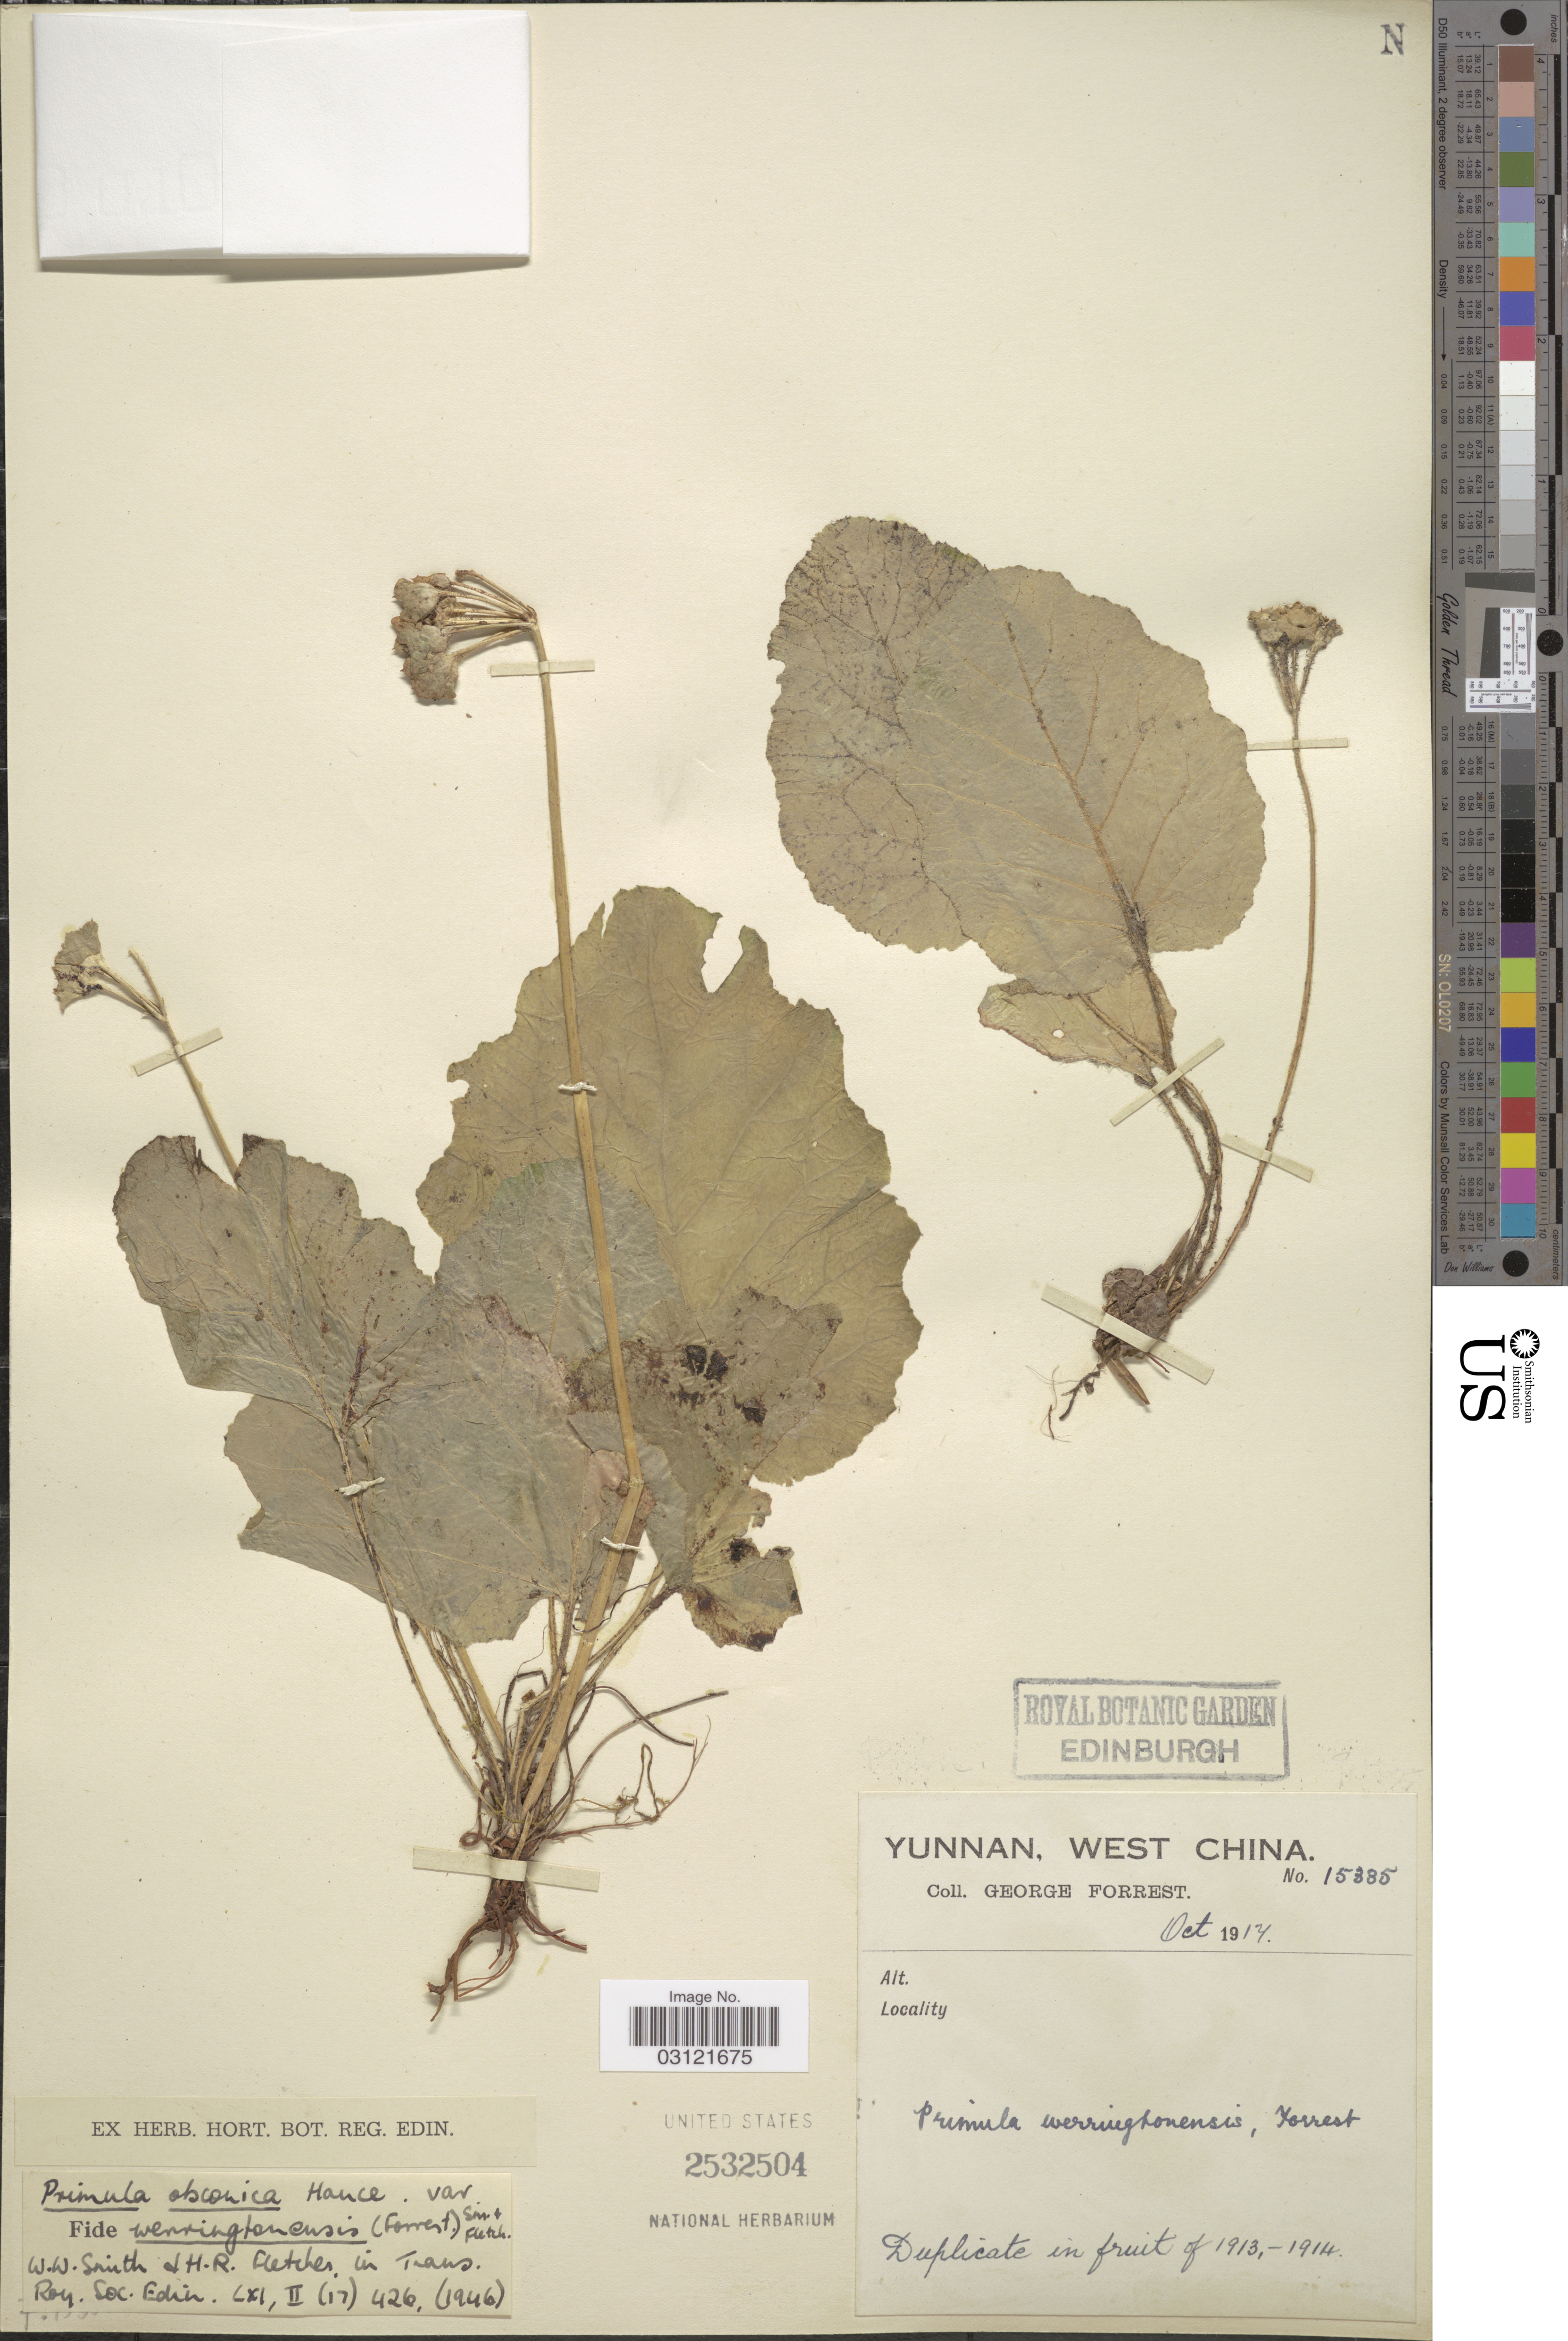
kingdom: Plantae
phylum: Tracheophyta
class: Magnoliopsida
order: Ericales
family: Primulaceae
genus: Primula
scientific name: Primula obconica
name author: Hance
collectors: G. Forrest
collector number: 15335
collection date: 1917-10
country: China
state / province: Yunnan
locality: West China.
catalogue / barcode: US 2532504